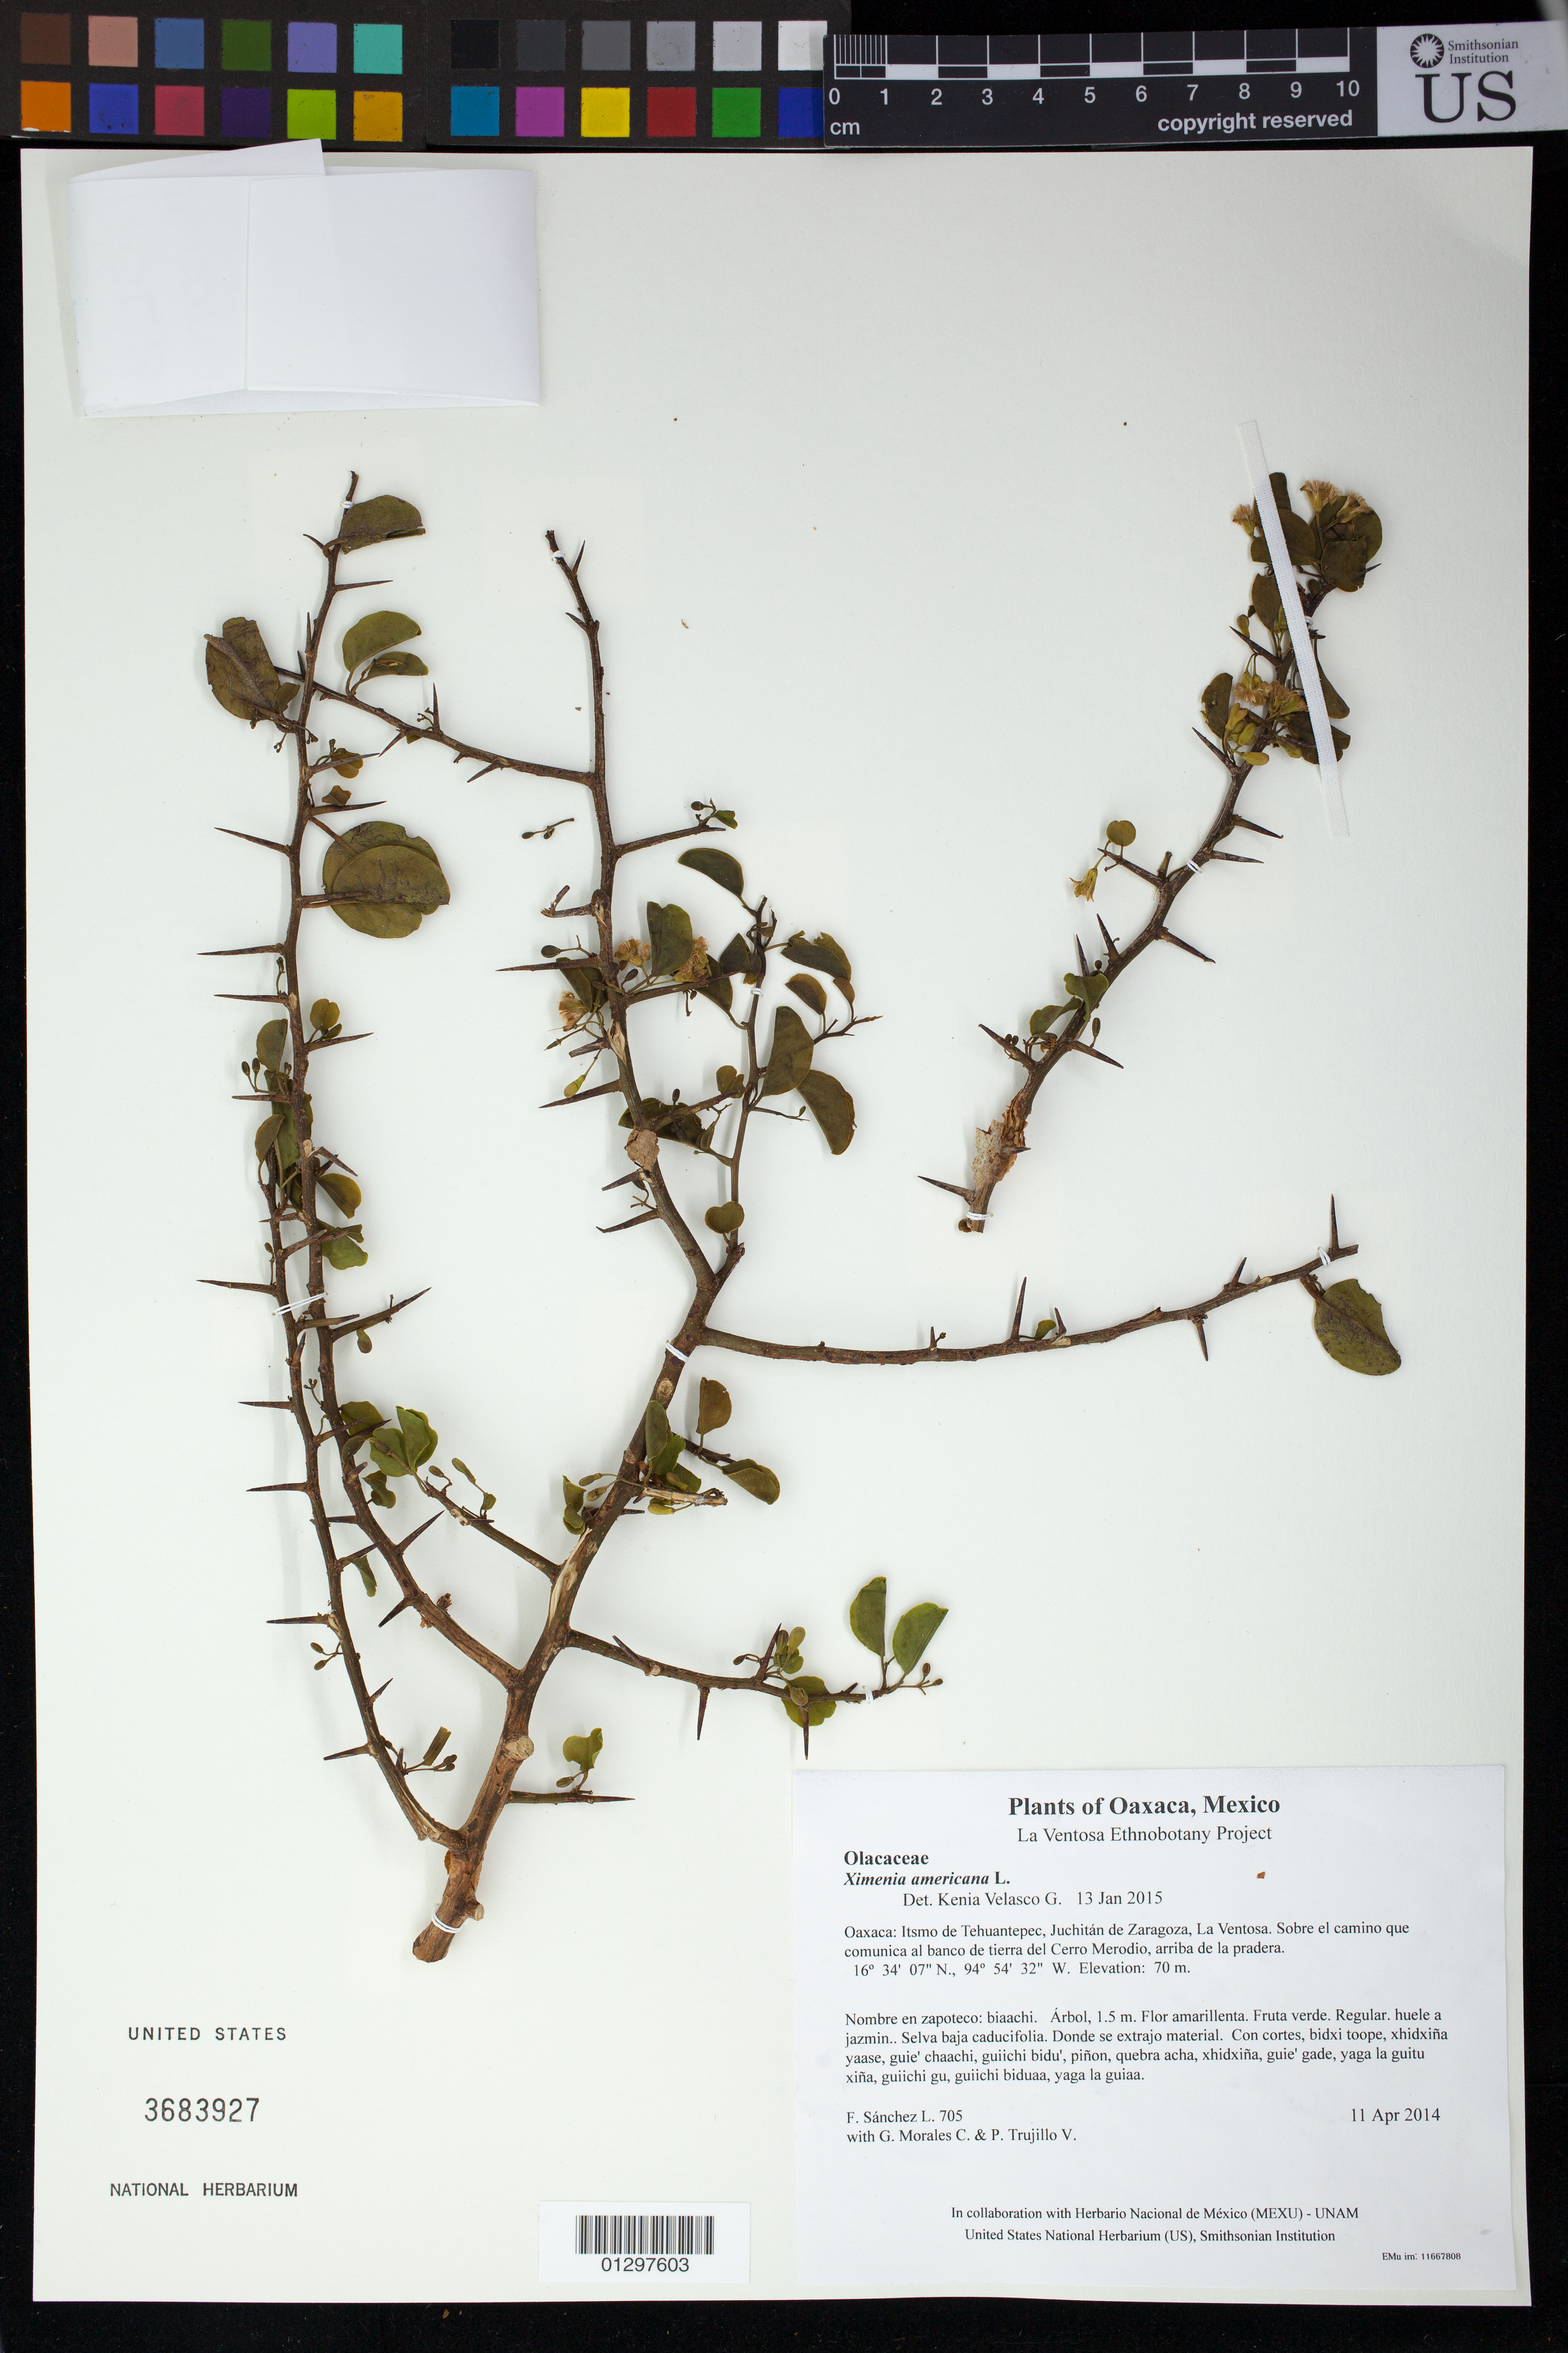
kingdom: Plantae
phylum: Tracheophyta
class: Magnoliopsida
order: Santalales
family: Ximeniaceae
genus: Ximenia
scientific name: Ximenia americana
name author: L.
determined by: Velasco G., Kenia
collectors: F. Sánchez L., G. Morales C. & P. Trujillo V.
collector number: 705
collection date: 2014-04-11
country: Mexico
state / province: Oaxaca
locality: Itsmo de Tehuantepec, Juchitán de Zaragoza, La Ventosa. Sobre el camino que comunica al banco de tierra del Cerro Merodio, arriba de la pradera.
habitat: Selva baja caducifolia. Donde se extrajo material.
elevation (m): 70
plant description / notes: JEBOT, MEXU, SERO, US; Yaga. 1.5 m. Guie' naguchi ga. Cuaananaxhi naga'. Nuu.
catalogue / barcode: US 3683927